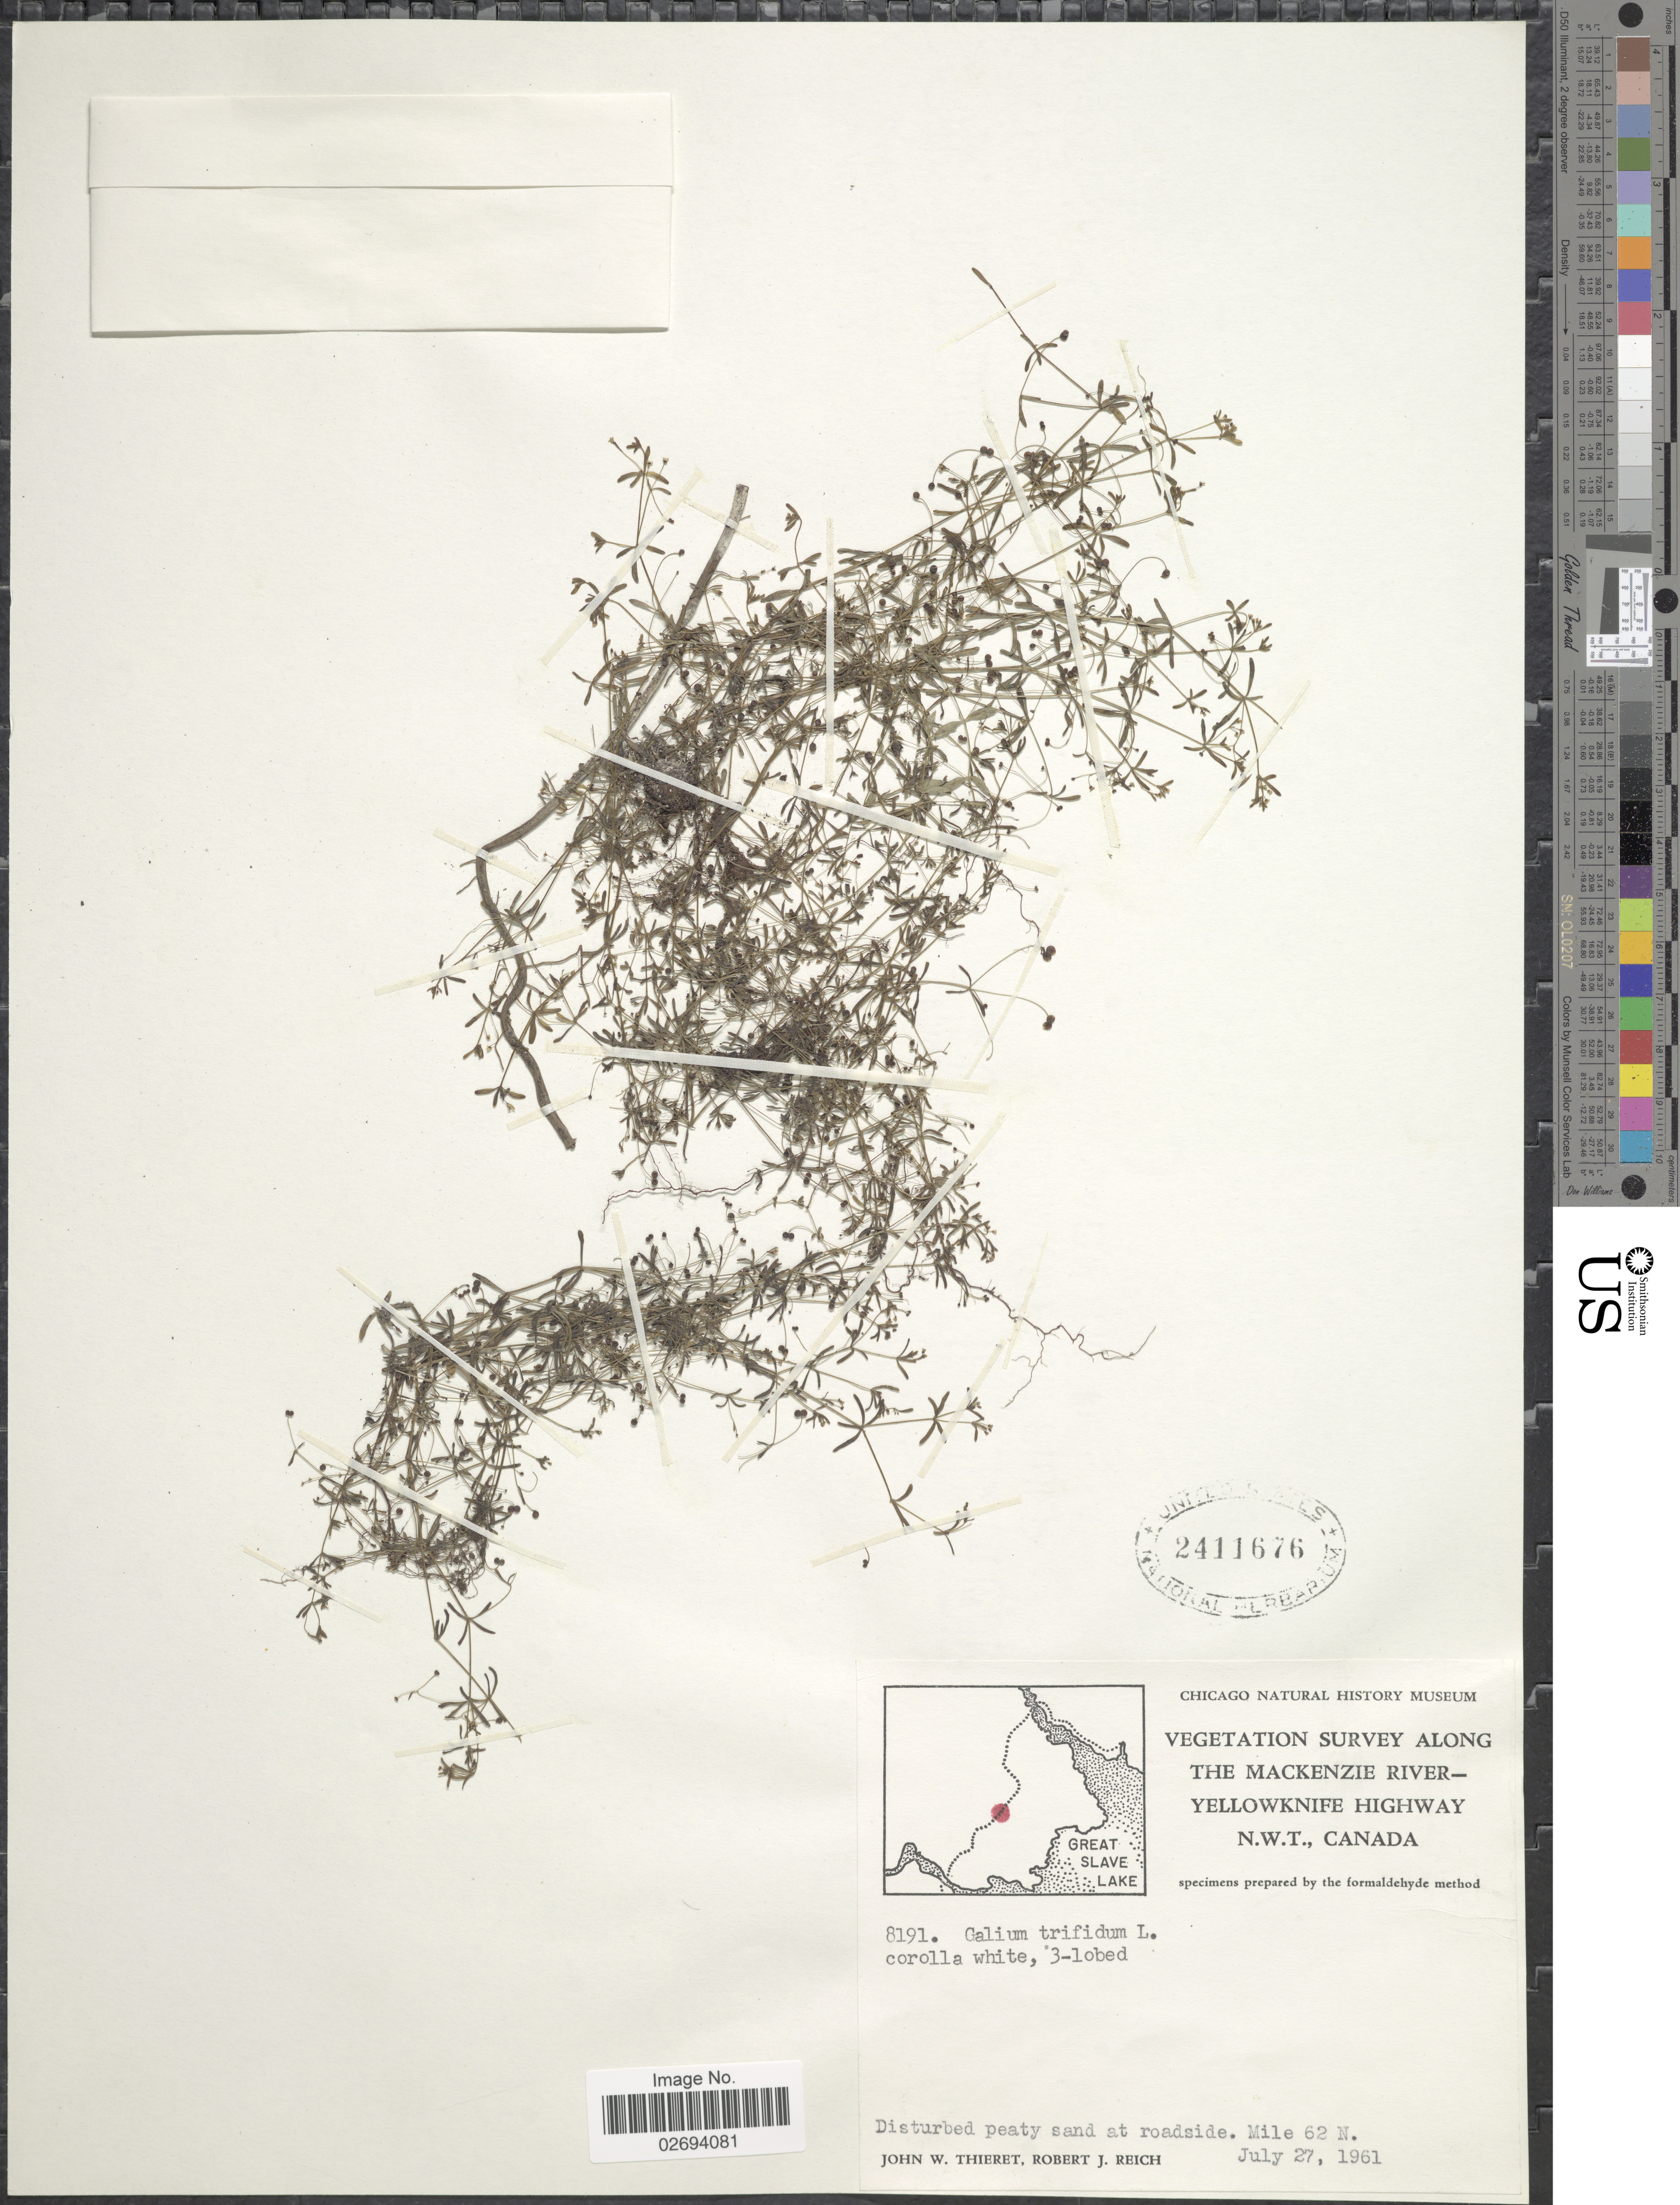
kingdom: Plantae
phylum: Tracheophyta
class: Magnoliopsida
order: Gentianales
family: Rubiaceae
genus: Galium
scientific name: Galium trifidum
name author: L.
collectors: J. W. Thieret & R. Reich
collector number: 8191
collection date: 1961-07-27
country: Canada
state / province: Northwest Territories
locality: Along the Mackenzie River-Yellowknife Highway, at roadside, Mile 62 N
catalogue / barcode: US 2411676